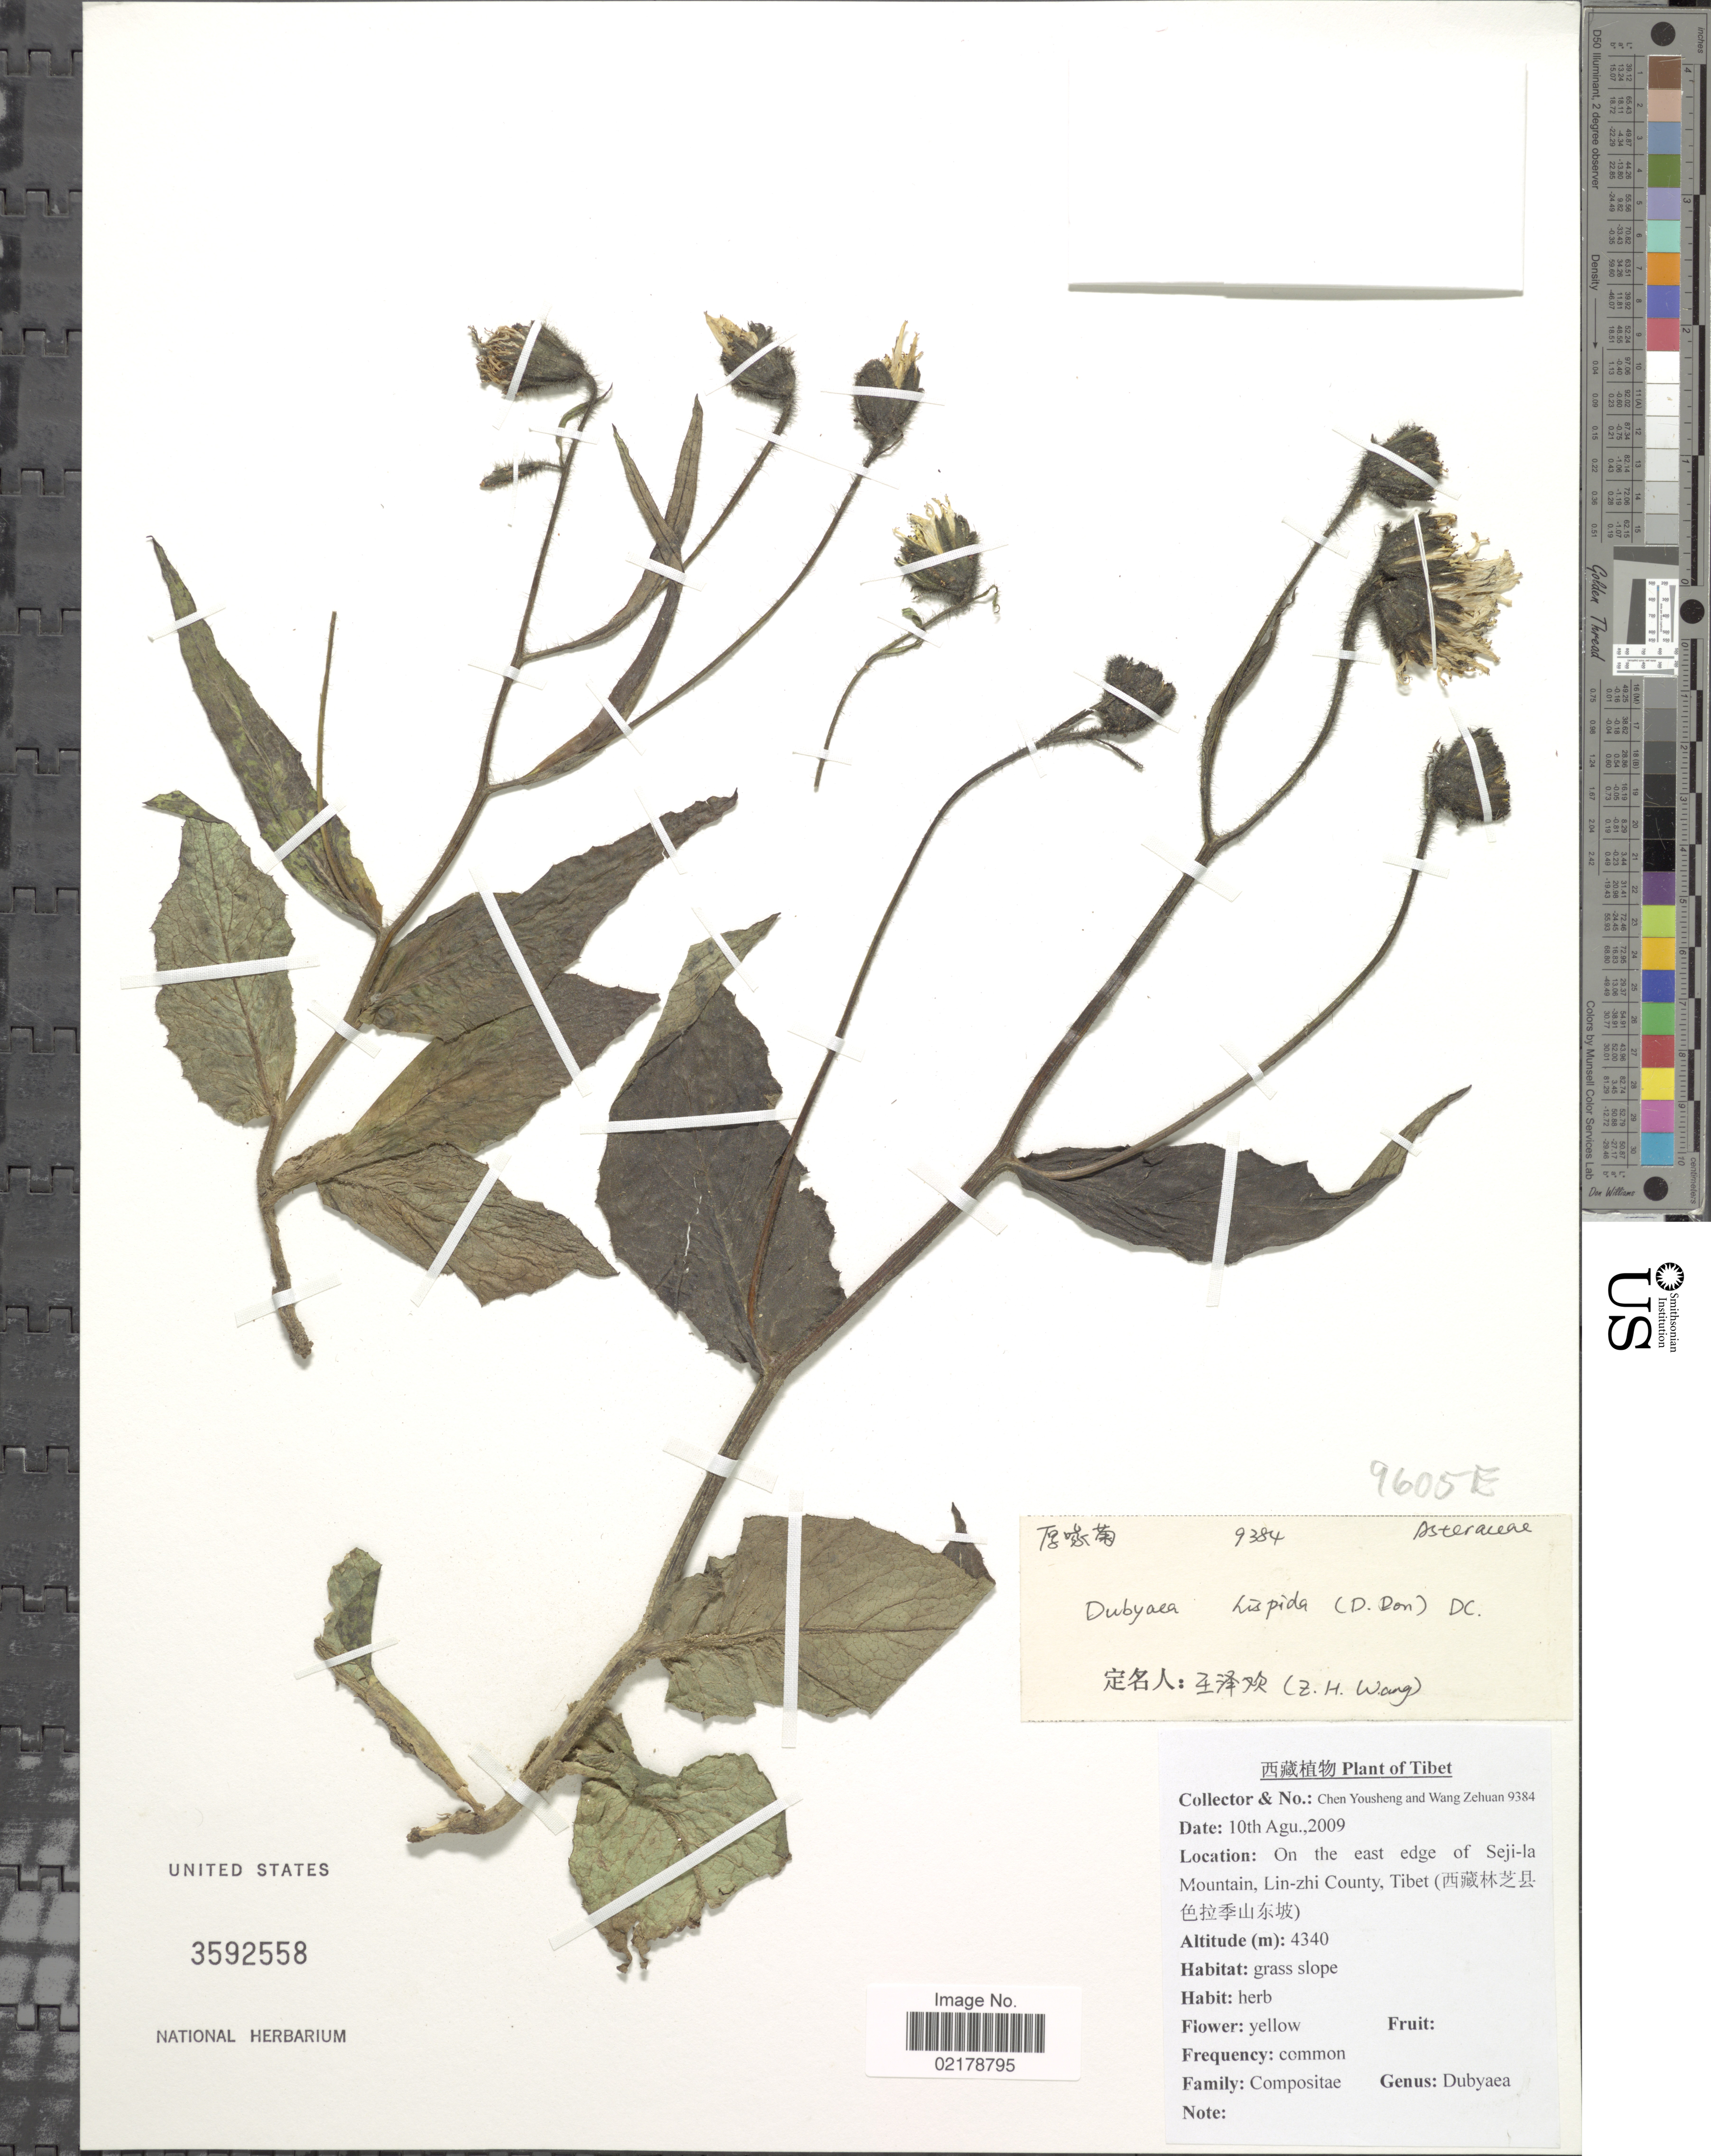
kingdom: Plantae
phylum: Tracheophyta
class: Magnoliopsida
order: Asterales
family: Asteraceae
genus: Dubyaea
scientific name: Dubyaea hispida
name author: (D. Don) DC.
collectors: C. Yousheng & W. Zehuan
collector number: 9384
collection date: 2009-08-10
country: China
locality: On the east edge of Seji-la Mountain, Lin-zhi County, Tibet (X)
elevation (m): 4340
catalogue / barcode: US 3592558